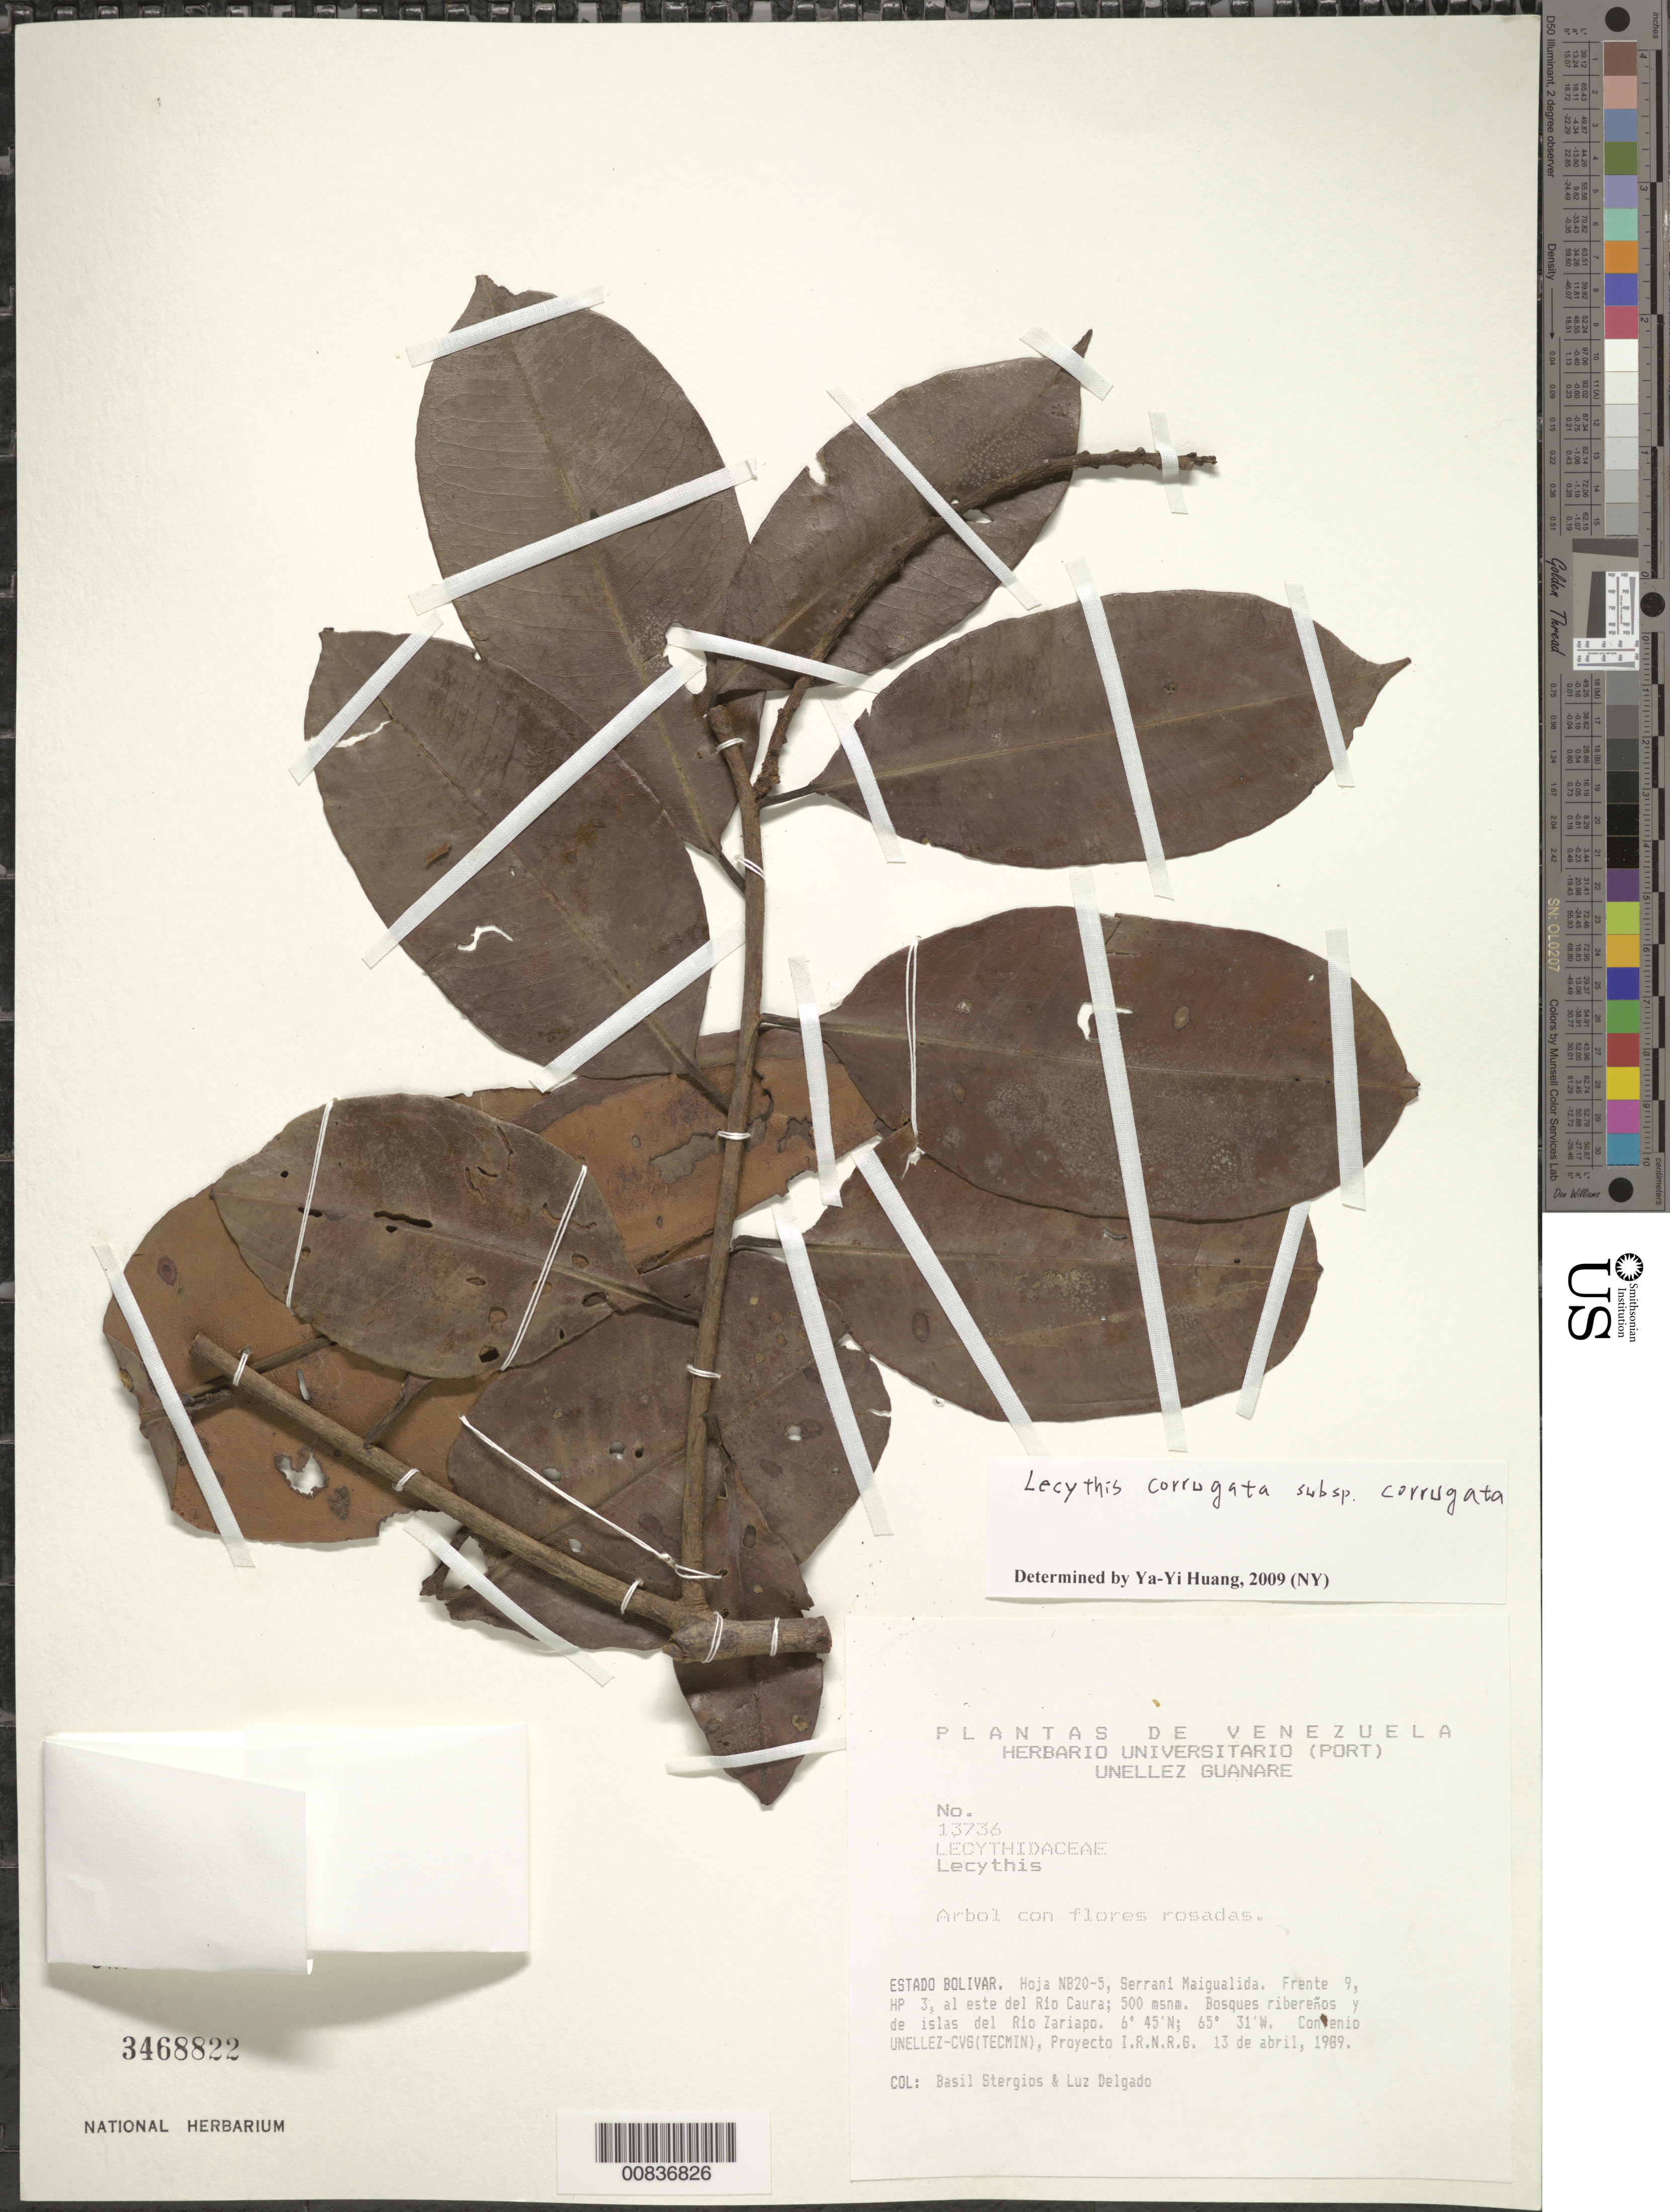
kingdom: Plantae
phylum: Tracheophyta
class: Magnoliopsida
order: Ericales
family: Lecythidaceae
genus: Lecythis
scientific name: Lecythis corrugata subsp. corrugata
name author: Poit.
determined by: Huang, Y. Y.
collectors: B. G. Stergios & L. Delgado V.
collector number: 13736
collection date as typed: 13-Apr-89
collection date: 1989-04-13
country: Venezuela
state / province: Bolívar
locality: Serrania Maigualida, E del río Caura, cerca de las riberas del río Zariapo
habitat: Bosques ribereños y de islas del río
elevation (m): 500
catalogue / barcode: US 3468822